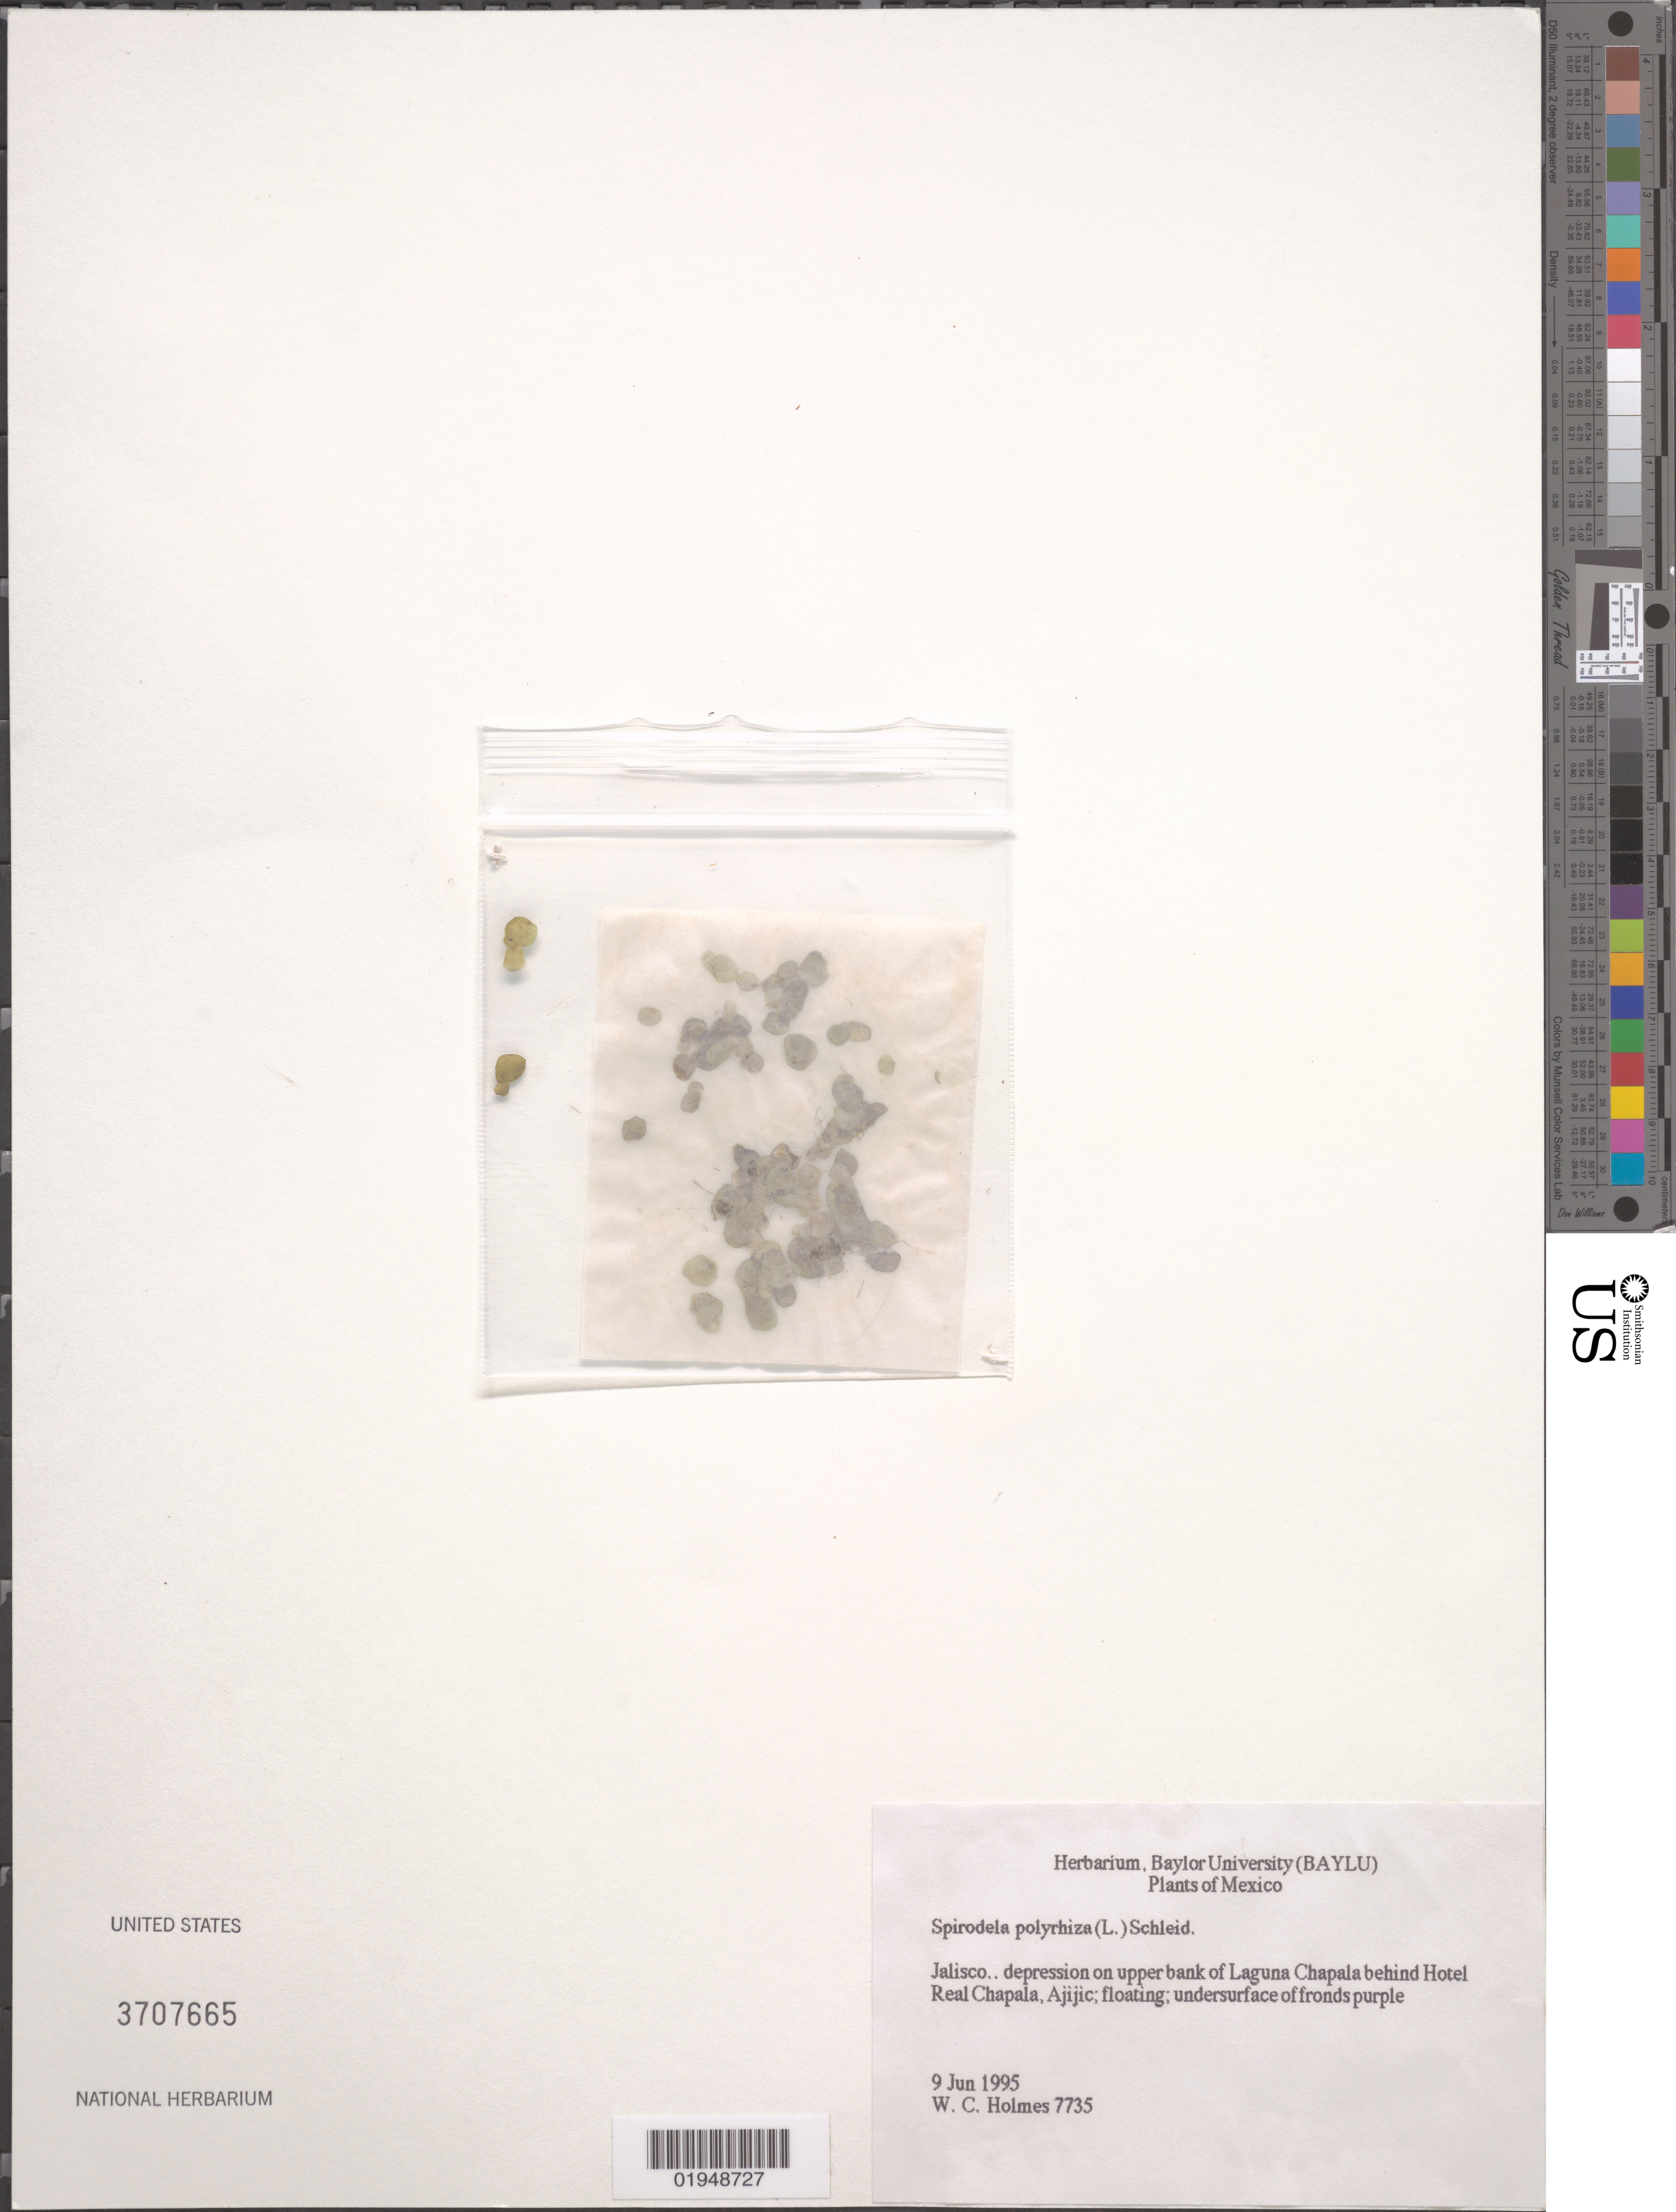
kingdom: Plantae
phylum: Tracheophyta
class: Liliopsida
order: Alismatales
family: Araceae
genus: Spirodela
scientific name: Spirodela polyrrhiza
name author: (L.) Schleid.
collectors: W. Holmes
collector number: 7735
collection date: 1995-06-09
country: Mexico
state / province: Jalisco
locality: Ajijic upper bank of Lago Chapala behind Hotel Real Chapala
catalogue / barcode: US 3707665